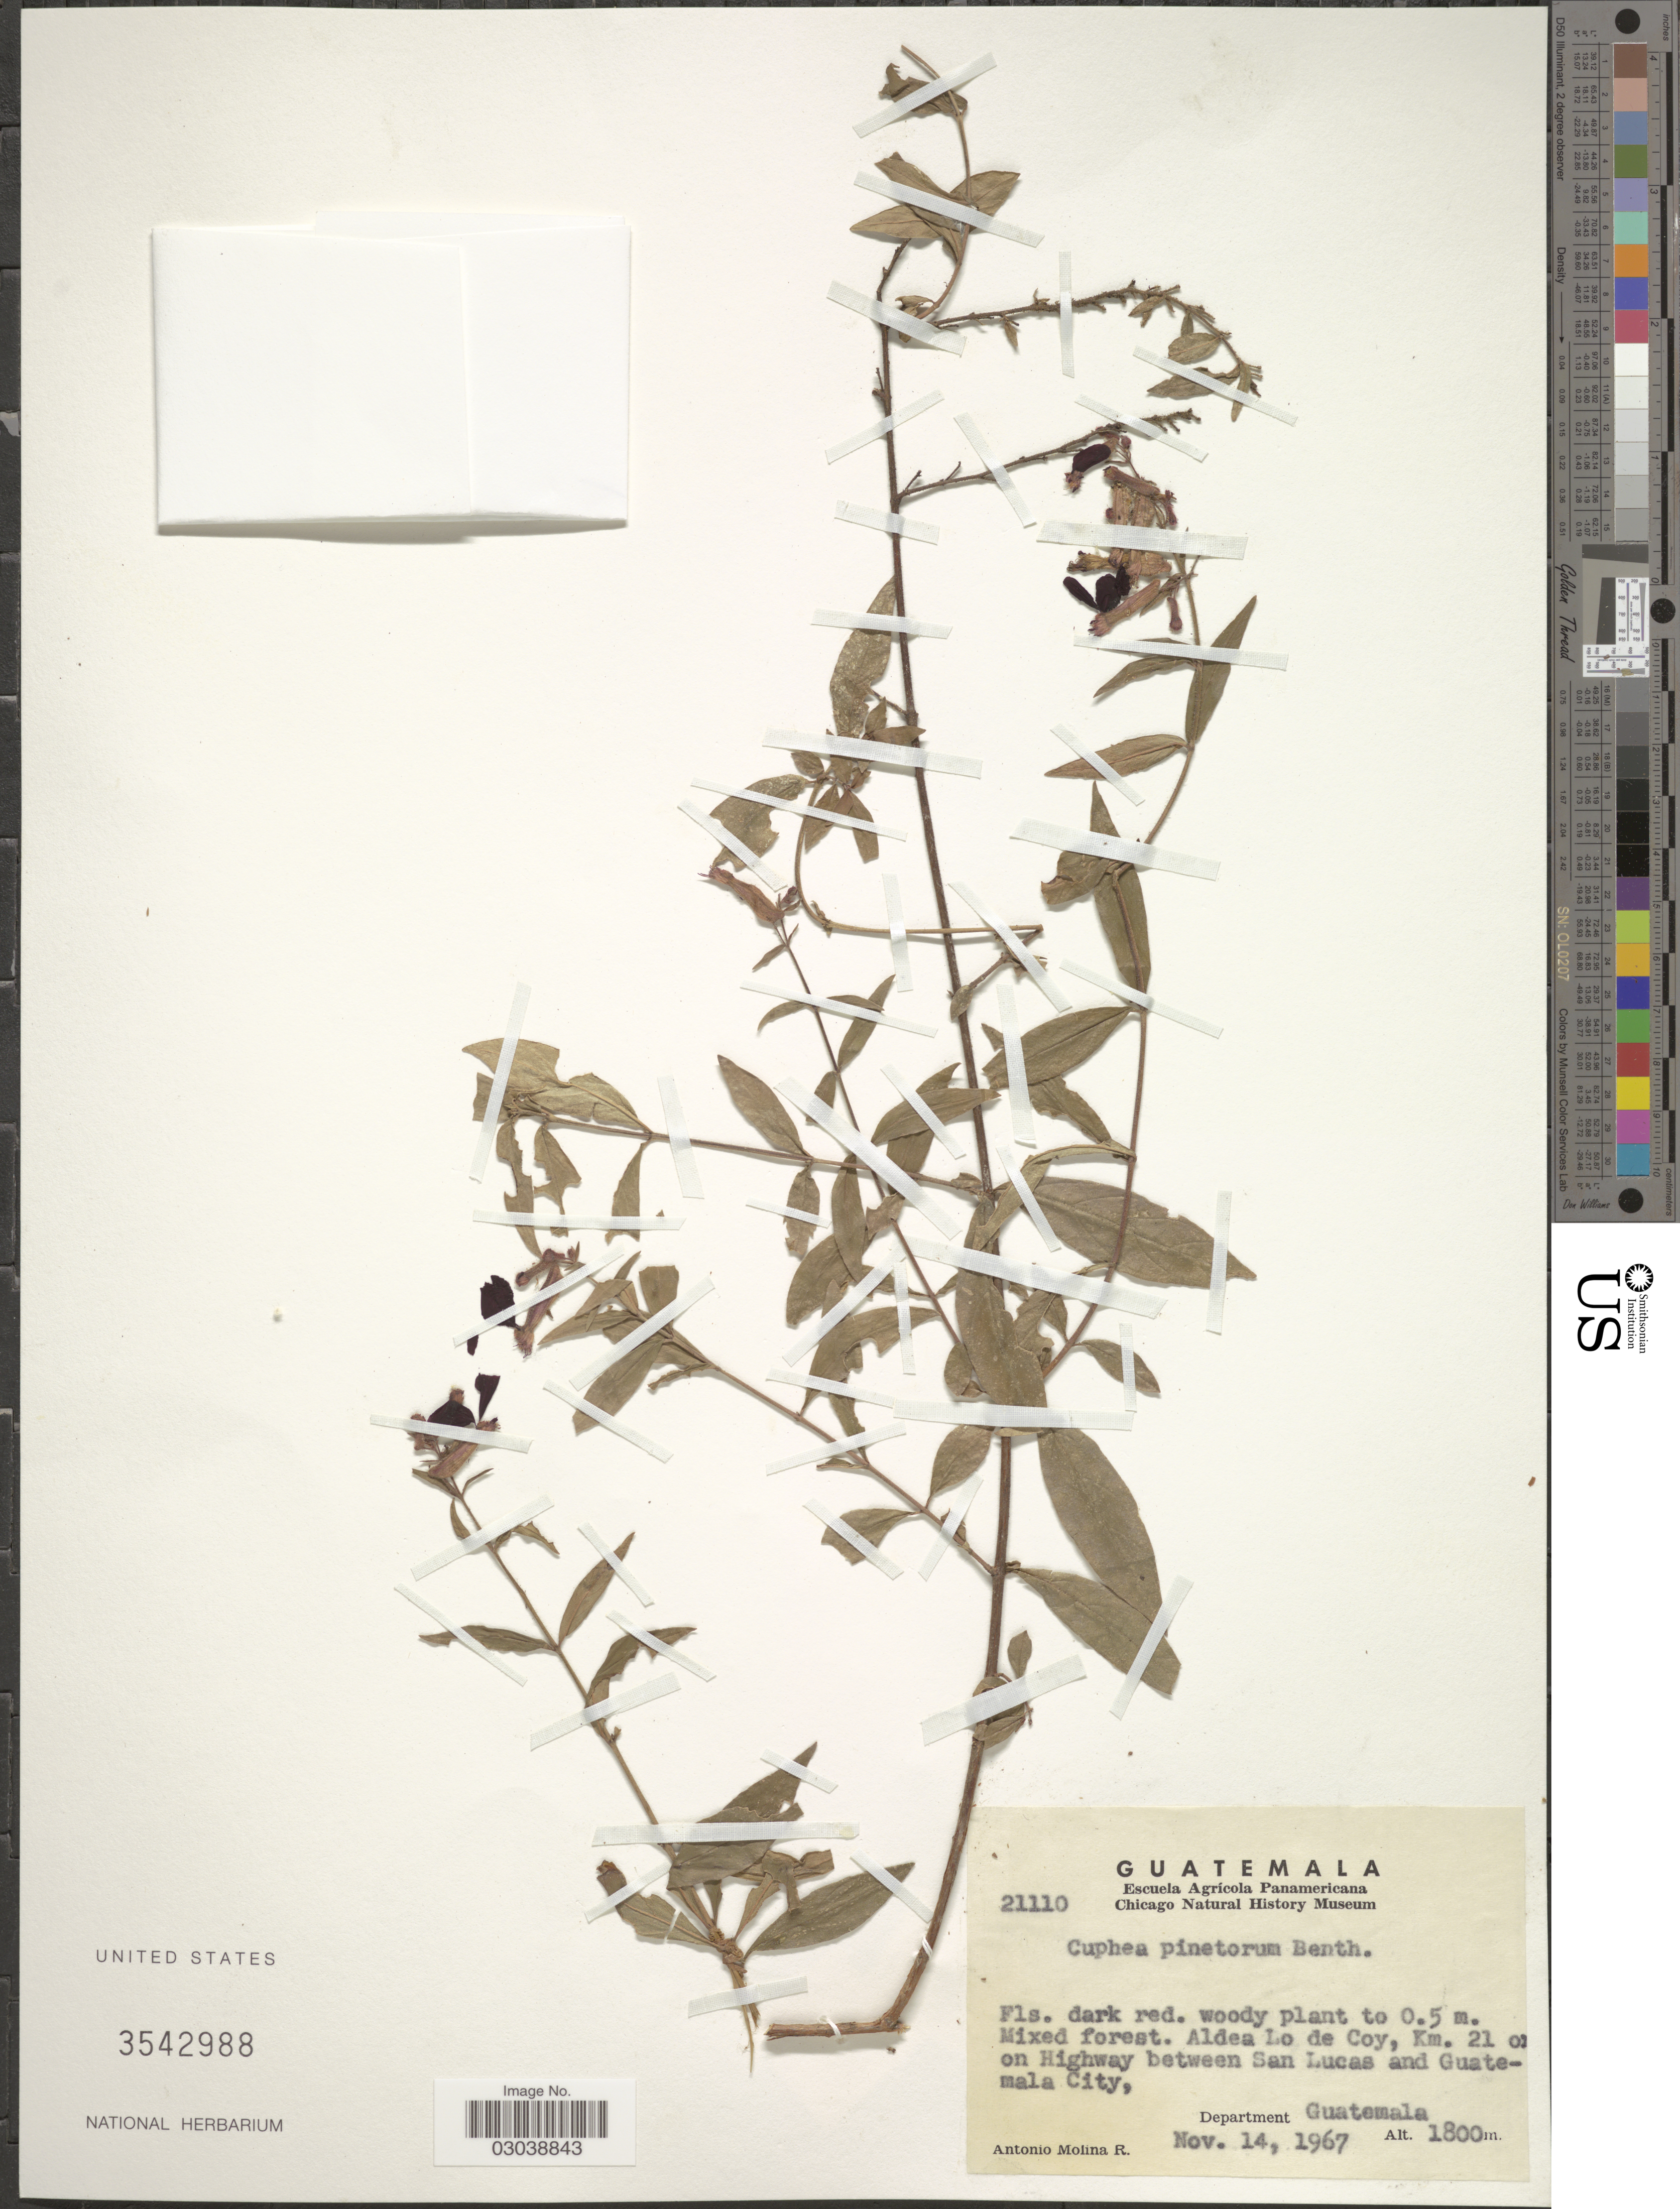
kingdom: Plantae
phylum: Tracheophyta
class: Magnoliopsida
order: Myrtales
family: Lythraceae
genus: Cuphea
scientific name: Cuphea pinetorum Benth.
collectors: A. Molina R.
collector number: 21110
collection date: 1967-11-14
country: Guatemala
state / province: Guatemala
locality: Aldea Lo de Coy, Km. 21 on Highway between San Lucas and Guatemala City, Department Guatemala.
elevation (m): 1800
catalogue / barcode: US 3542988